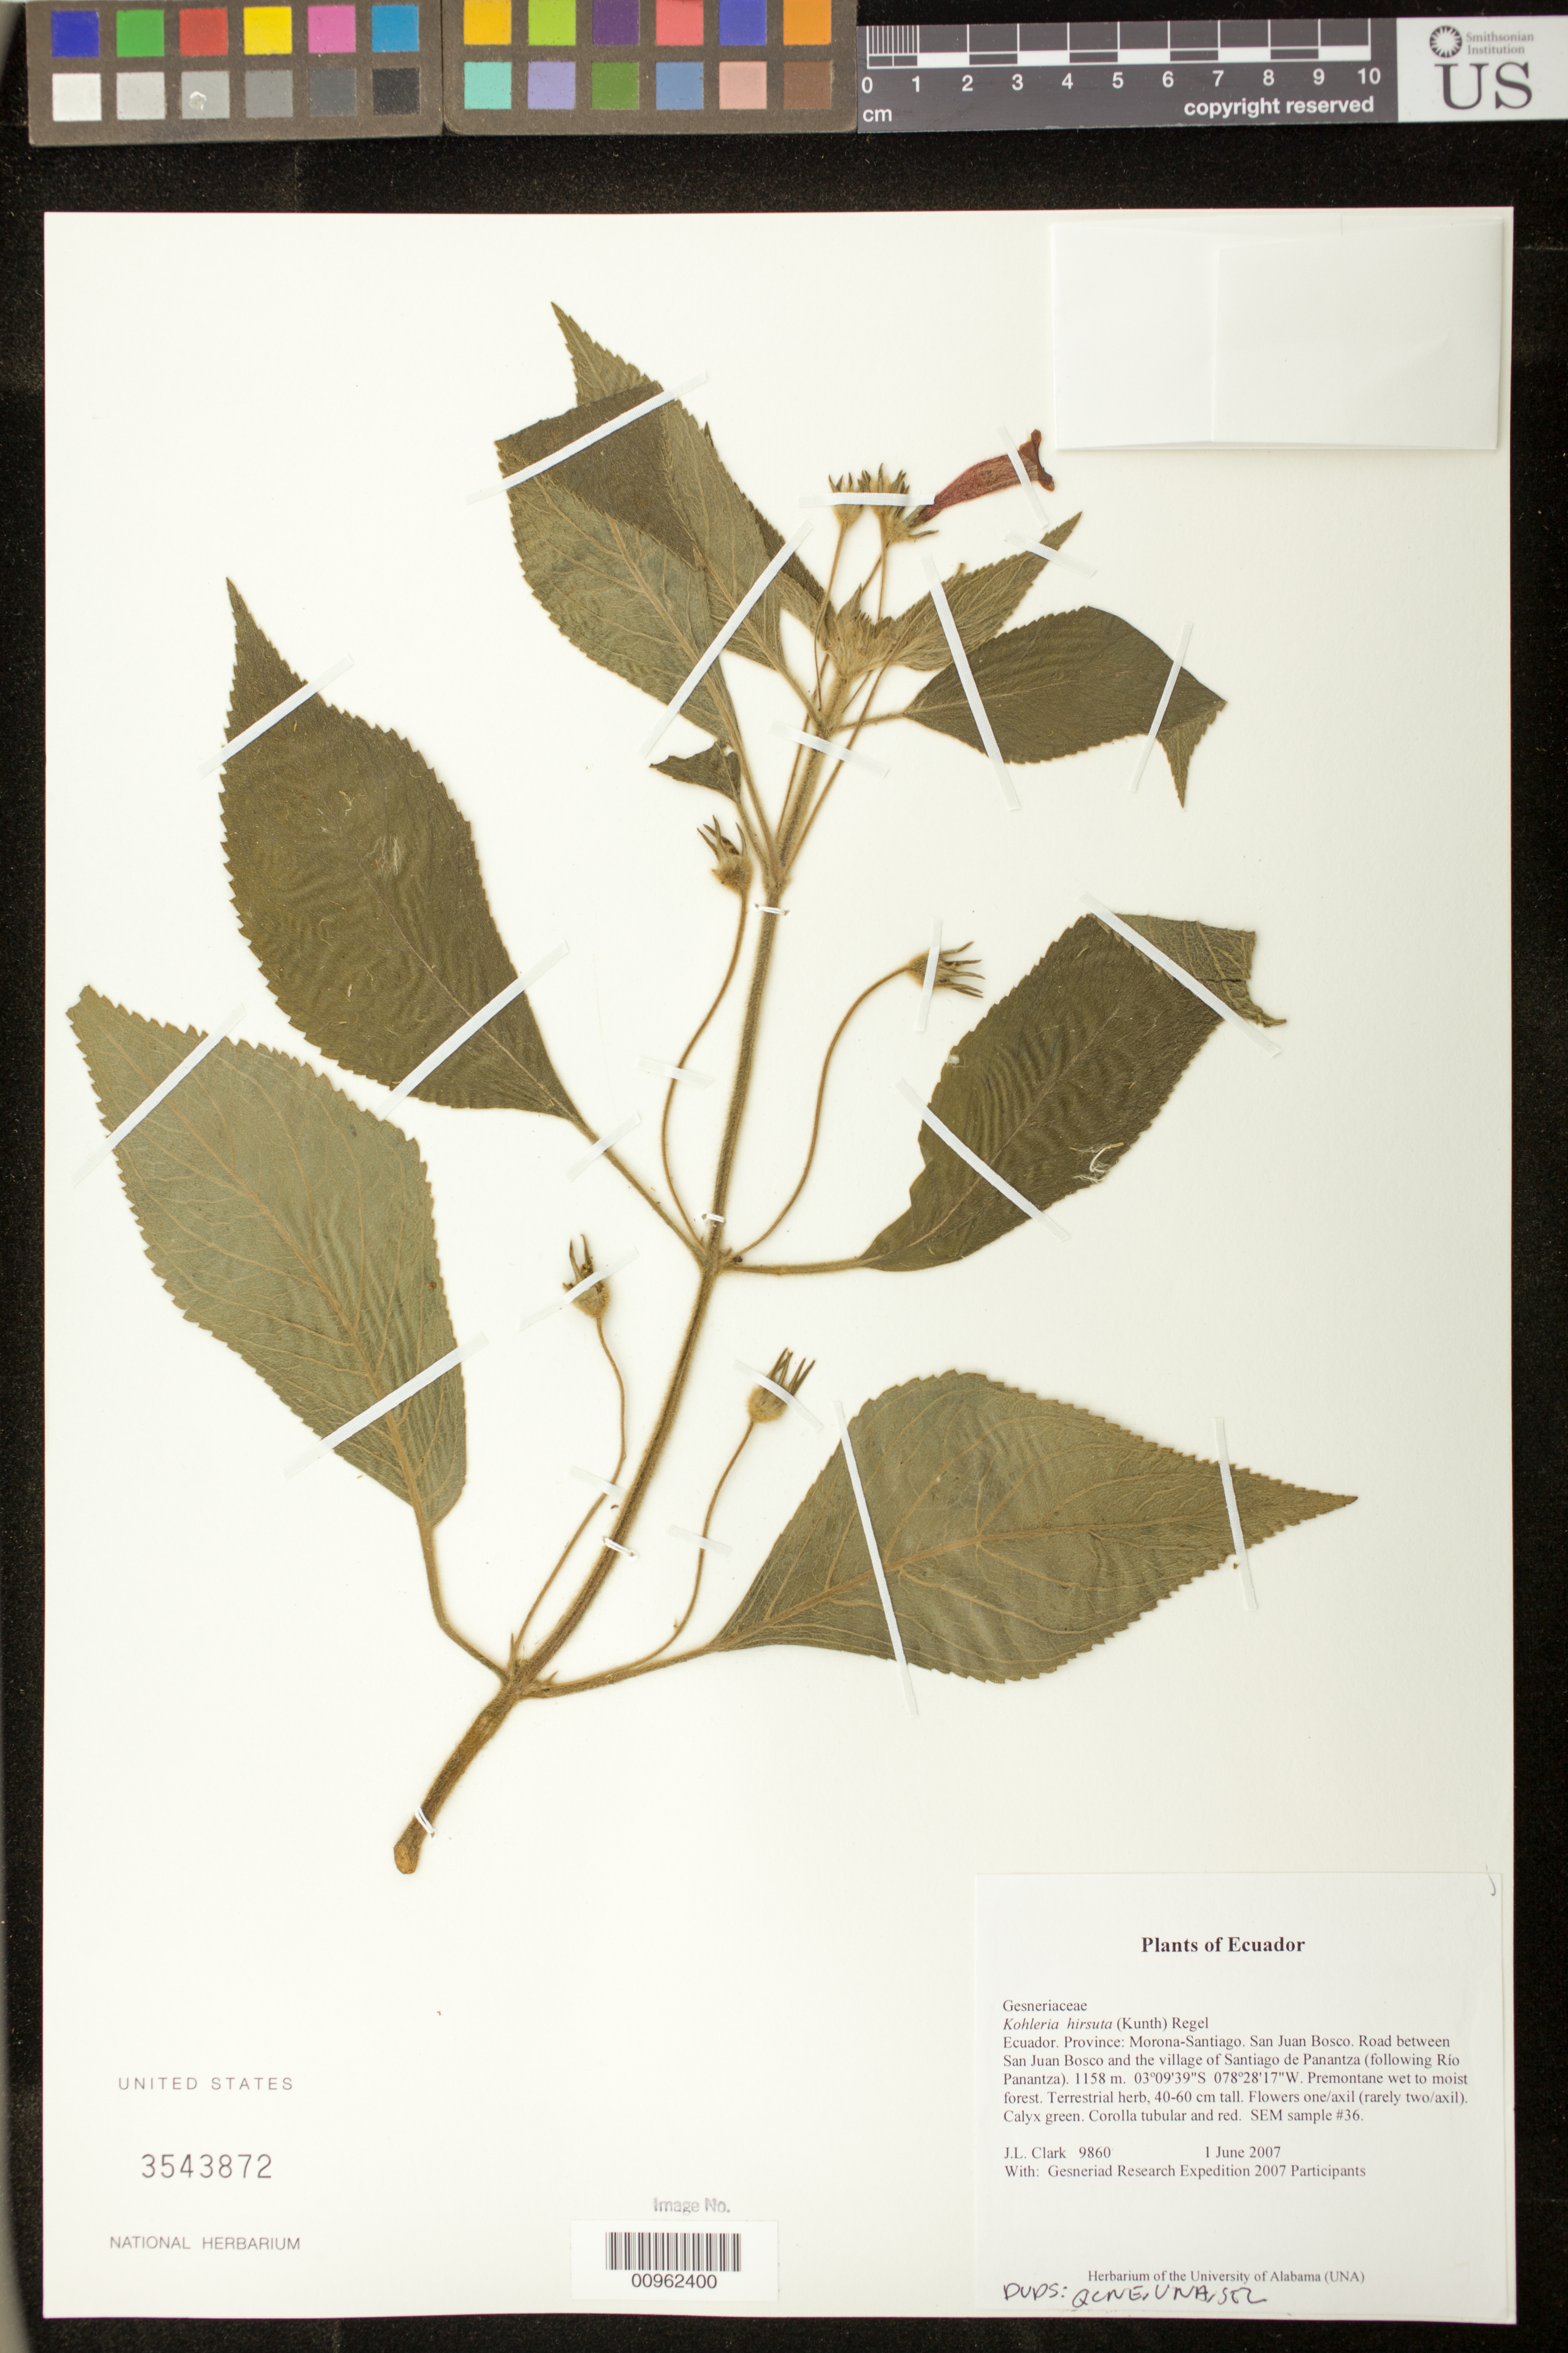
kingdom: Plantae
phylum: Tracheophyta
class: Magnoliopsida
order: Lamiales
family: Gesneriaceae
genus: Kohleria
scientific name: Kohleria hirsuta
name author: (Kunth) Regel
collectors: J. L. Clark & Gesneriad Research Expedition 2007 Participants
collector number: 9860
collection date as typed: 01 Jun 2007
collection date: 2007-06-01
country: Ecuador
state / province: Morona-Santiago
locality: San Juan Bosco. Road between San Juan Bosco and the village of Santiago de Panantza (following Río Panantza)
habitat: Premontane wet to moist forest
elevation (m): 1158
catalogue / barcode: US 3543872